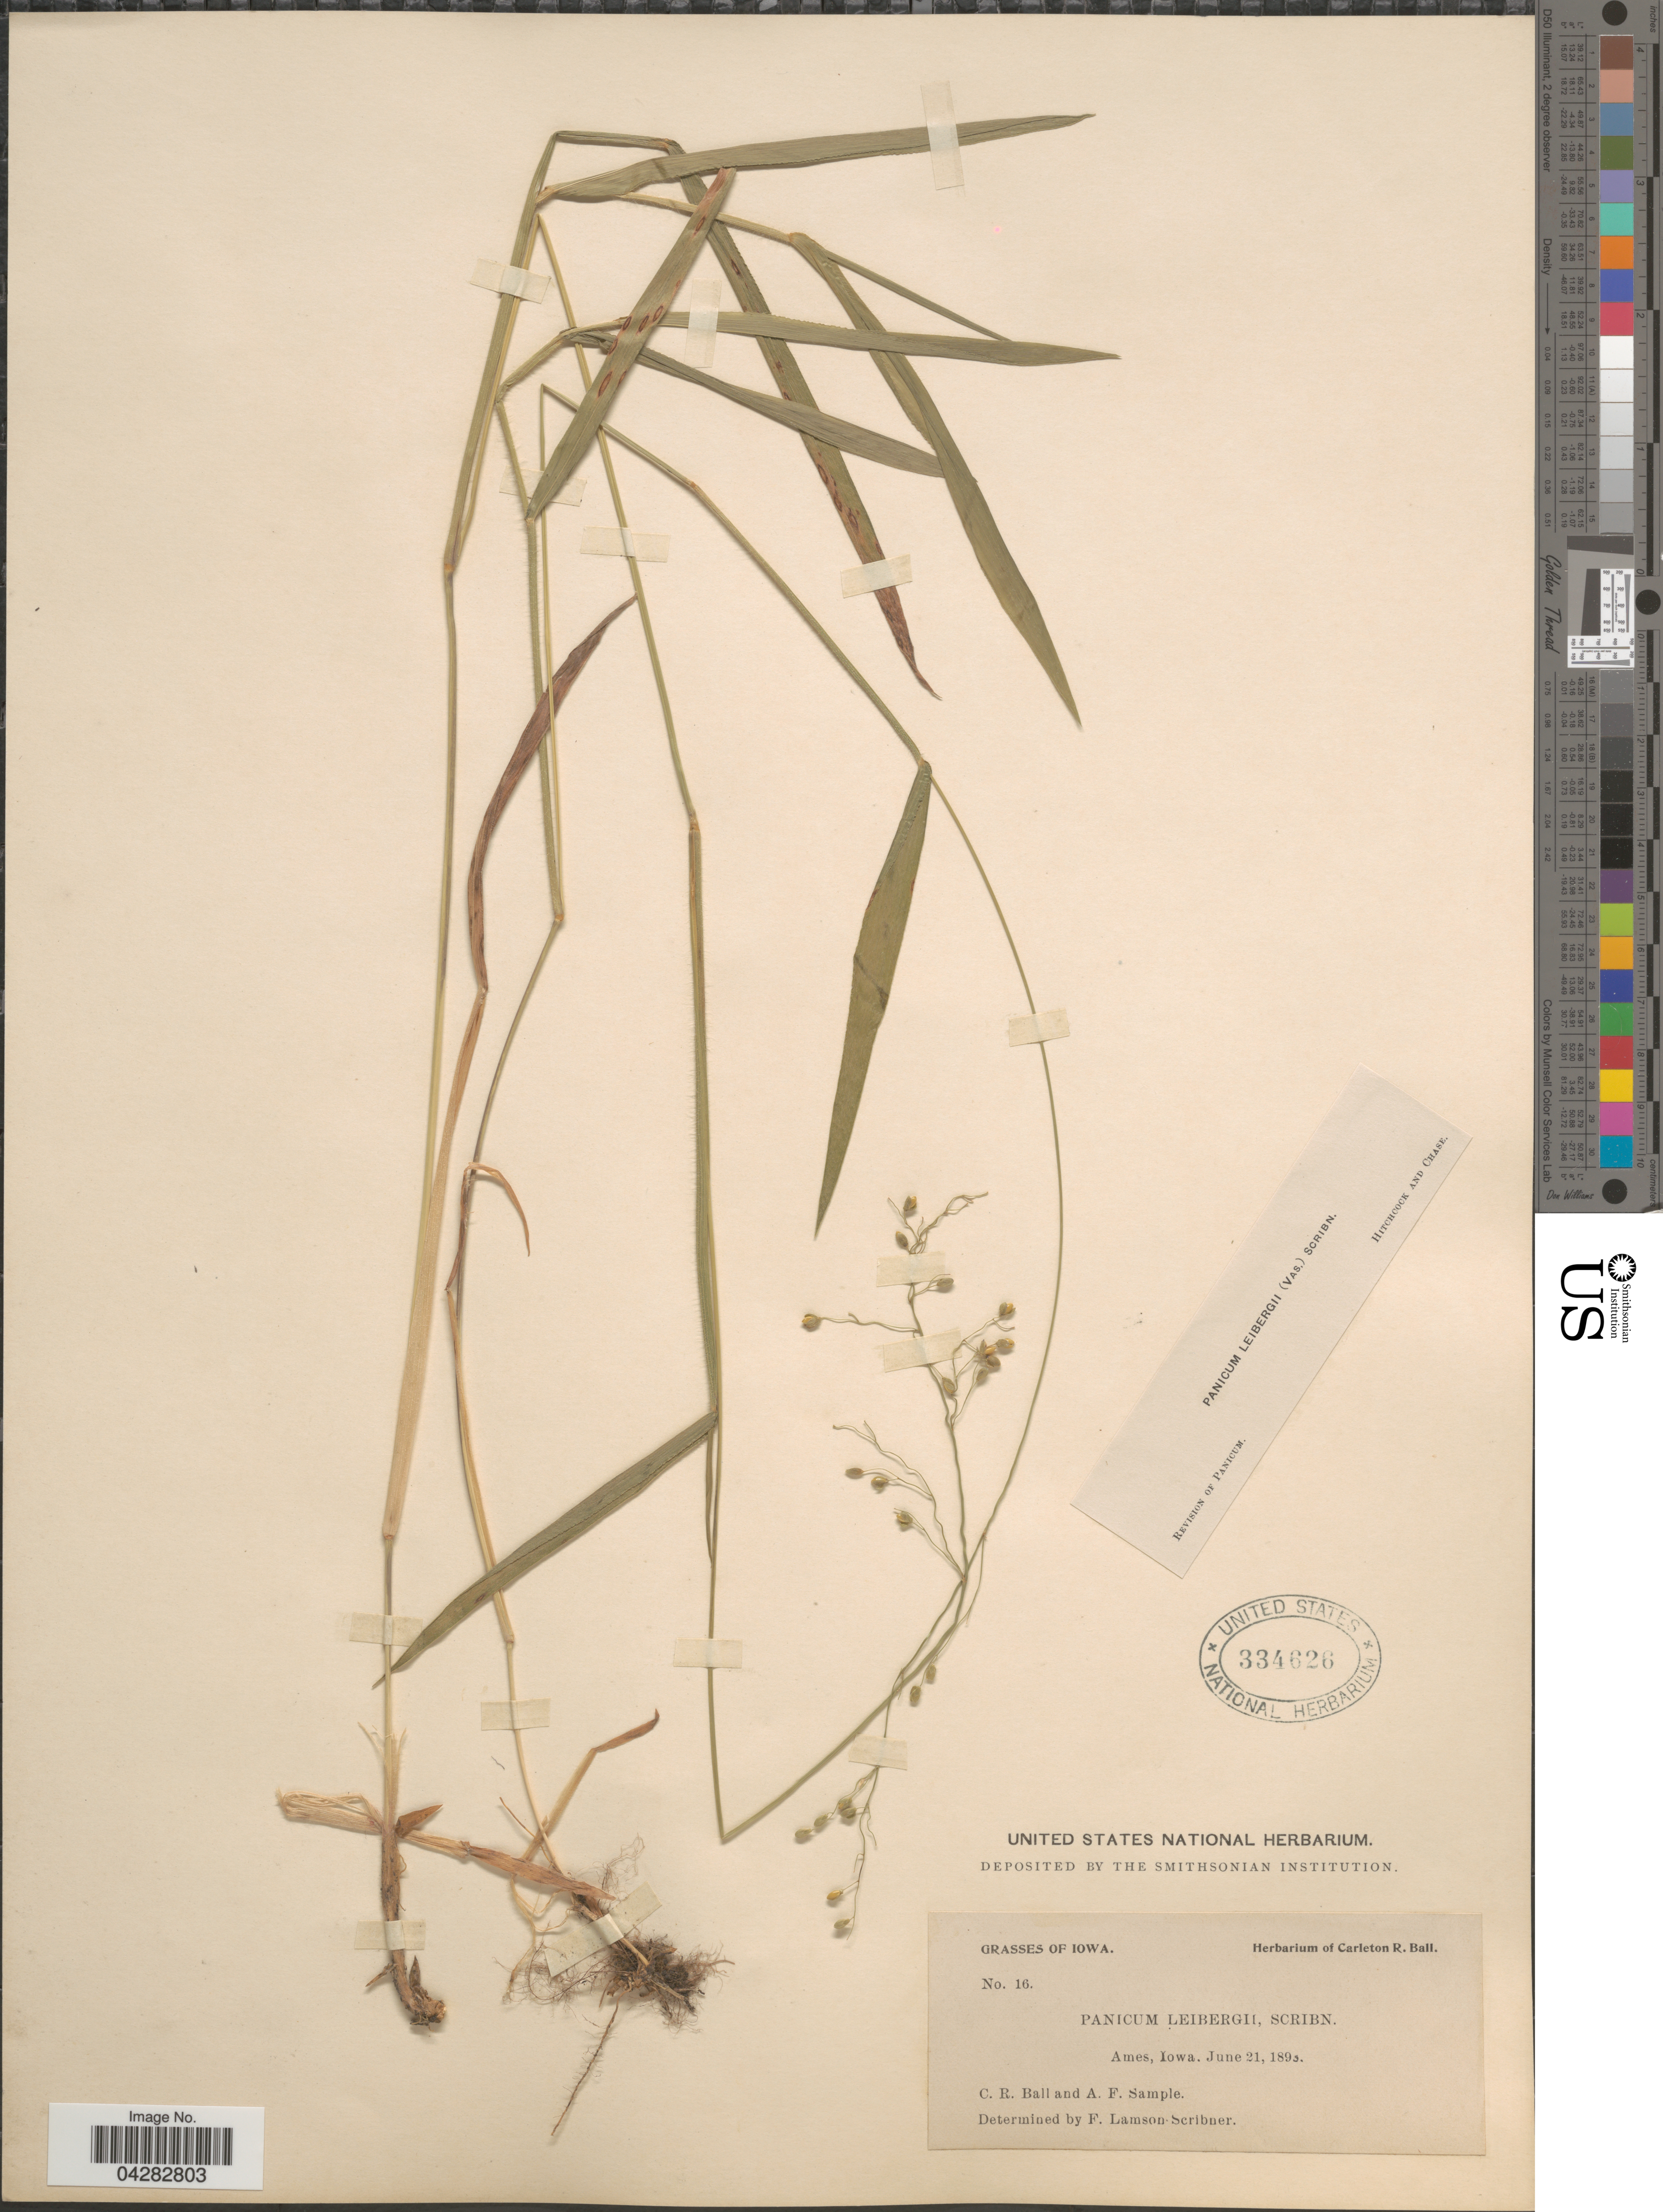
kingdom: Plantae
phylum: Tracheophyta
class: Liliopsida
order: Poales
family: Poaceae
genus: Dichanthelium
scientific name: Dichanthelium leibergii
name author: (Vasey) Gould & C.A. Clark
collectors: C. R. Ball & A. Sample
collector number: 16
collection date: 1893-06-21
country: United States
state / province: Iowa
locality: Ames.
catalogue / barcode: US 334626